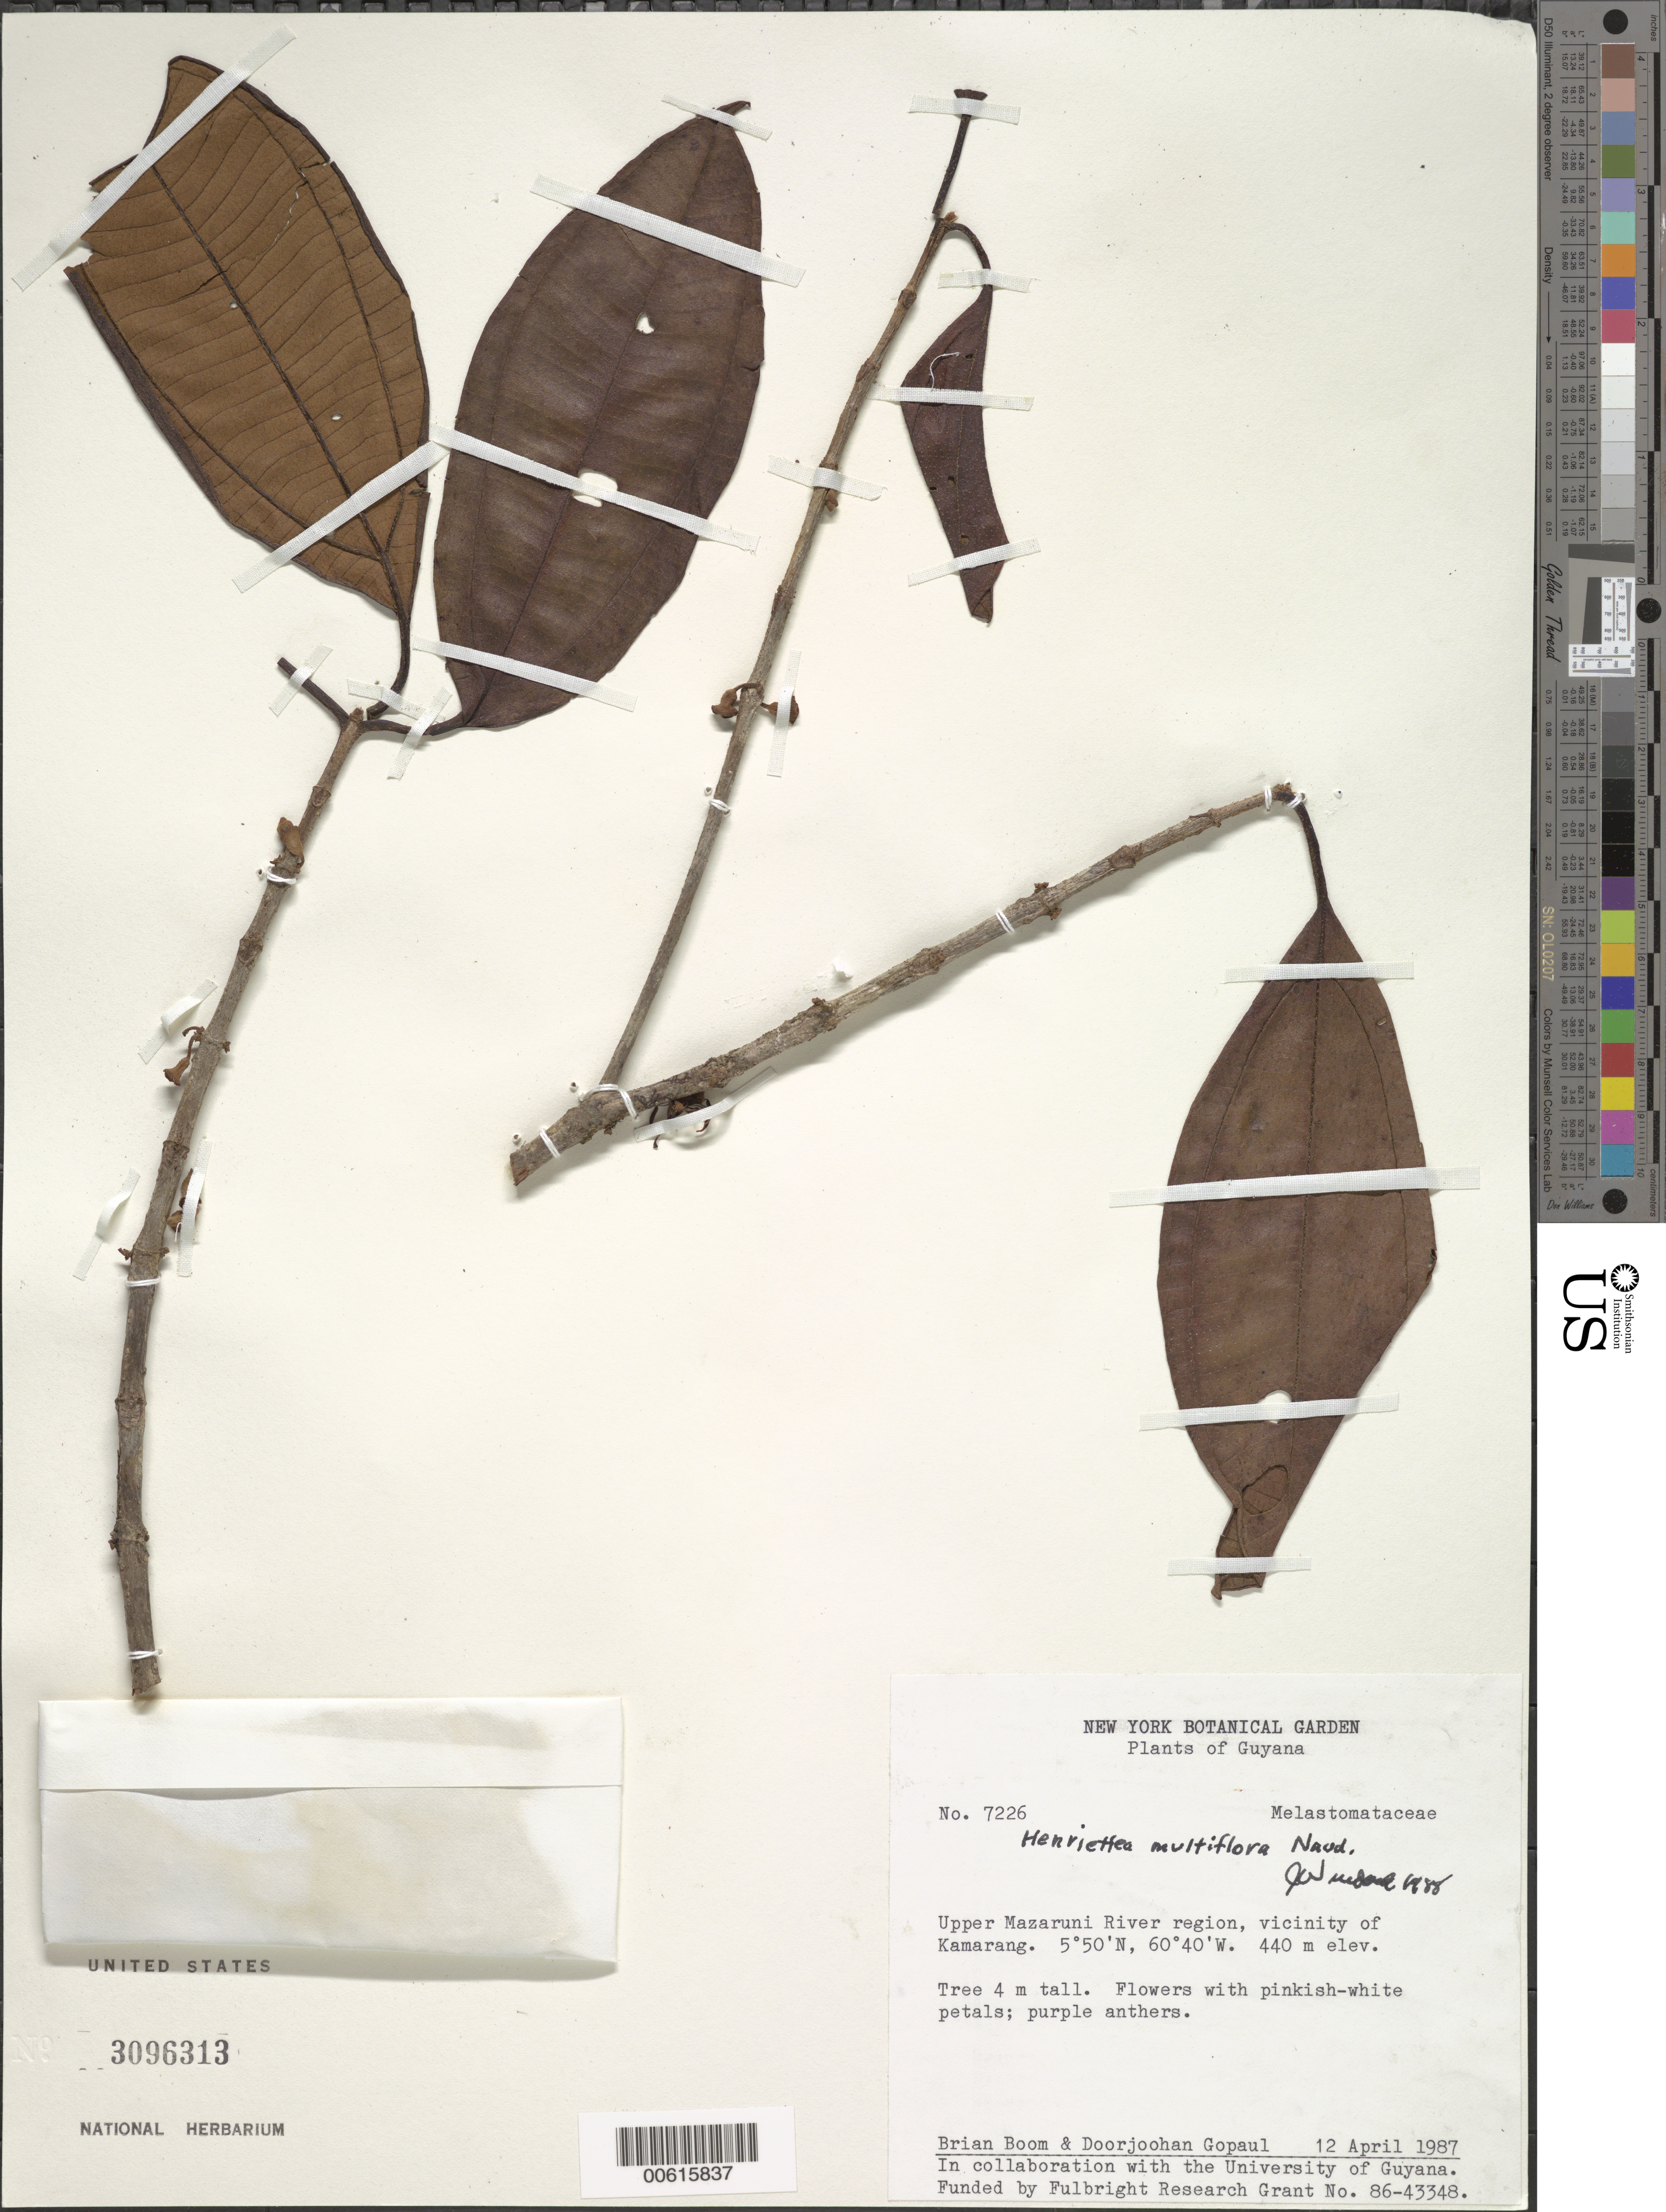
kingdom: Plantae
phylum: Tracheophyta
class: Magnoliopsida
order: Myrtales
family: Melastomataceae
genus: Henriettea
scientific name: Henriettea multiflora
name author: Naudin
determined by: Wurdack, John J., (US), US (UNITED STATES)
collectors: B. M. Boom & D. Gopaul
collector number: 7226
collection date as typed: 12-Apr-87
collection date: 1987-04-12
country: Guyana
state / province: Cuyuni-Mazaruni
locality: Kamarang vic., upper Mazaruni R.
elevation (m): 440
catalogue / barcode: US 3096313